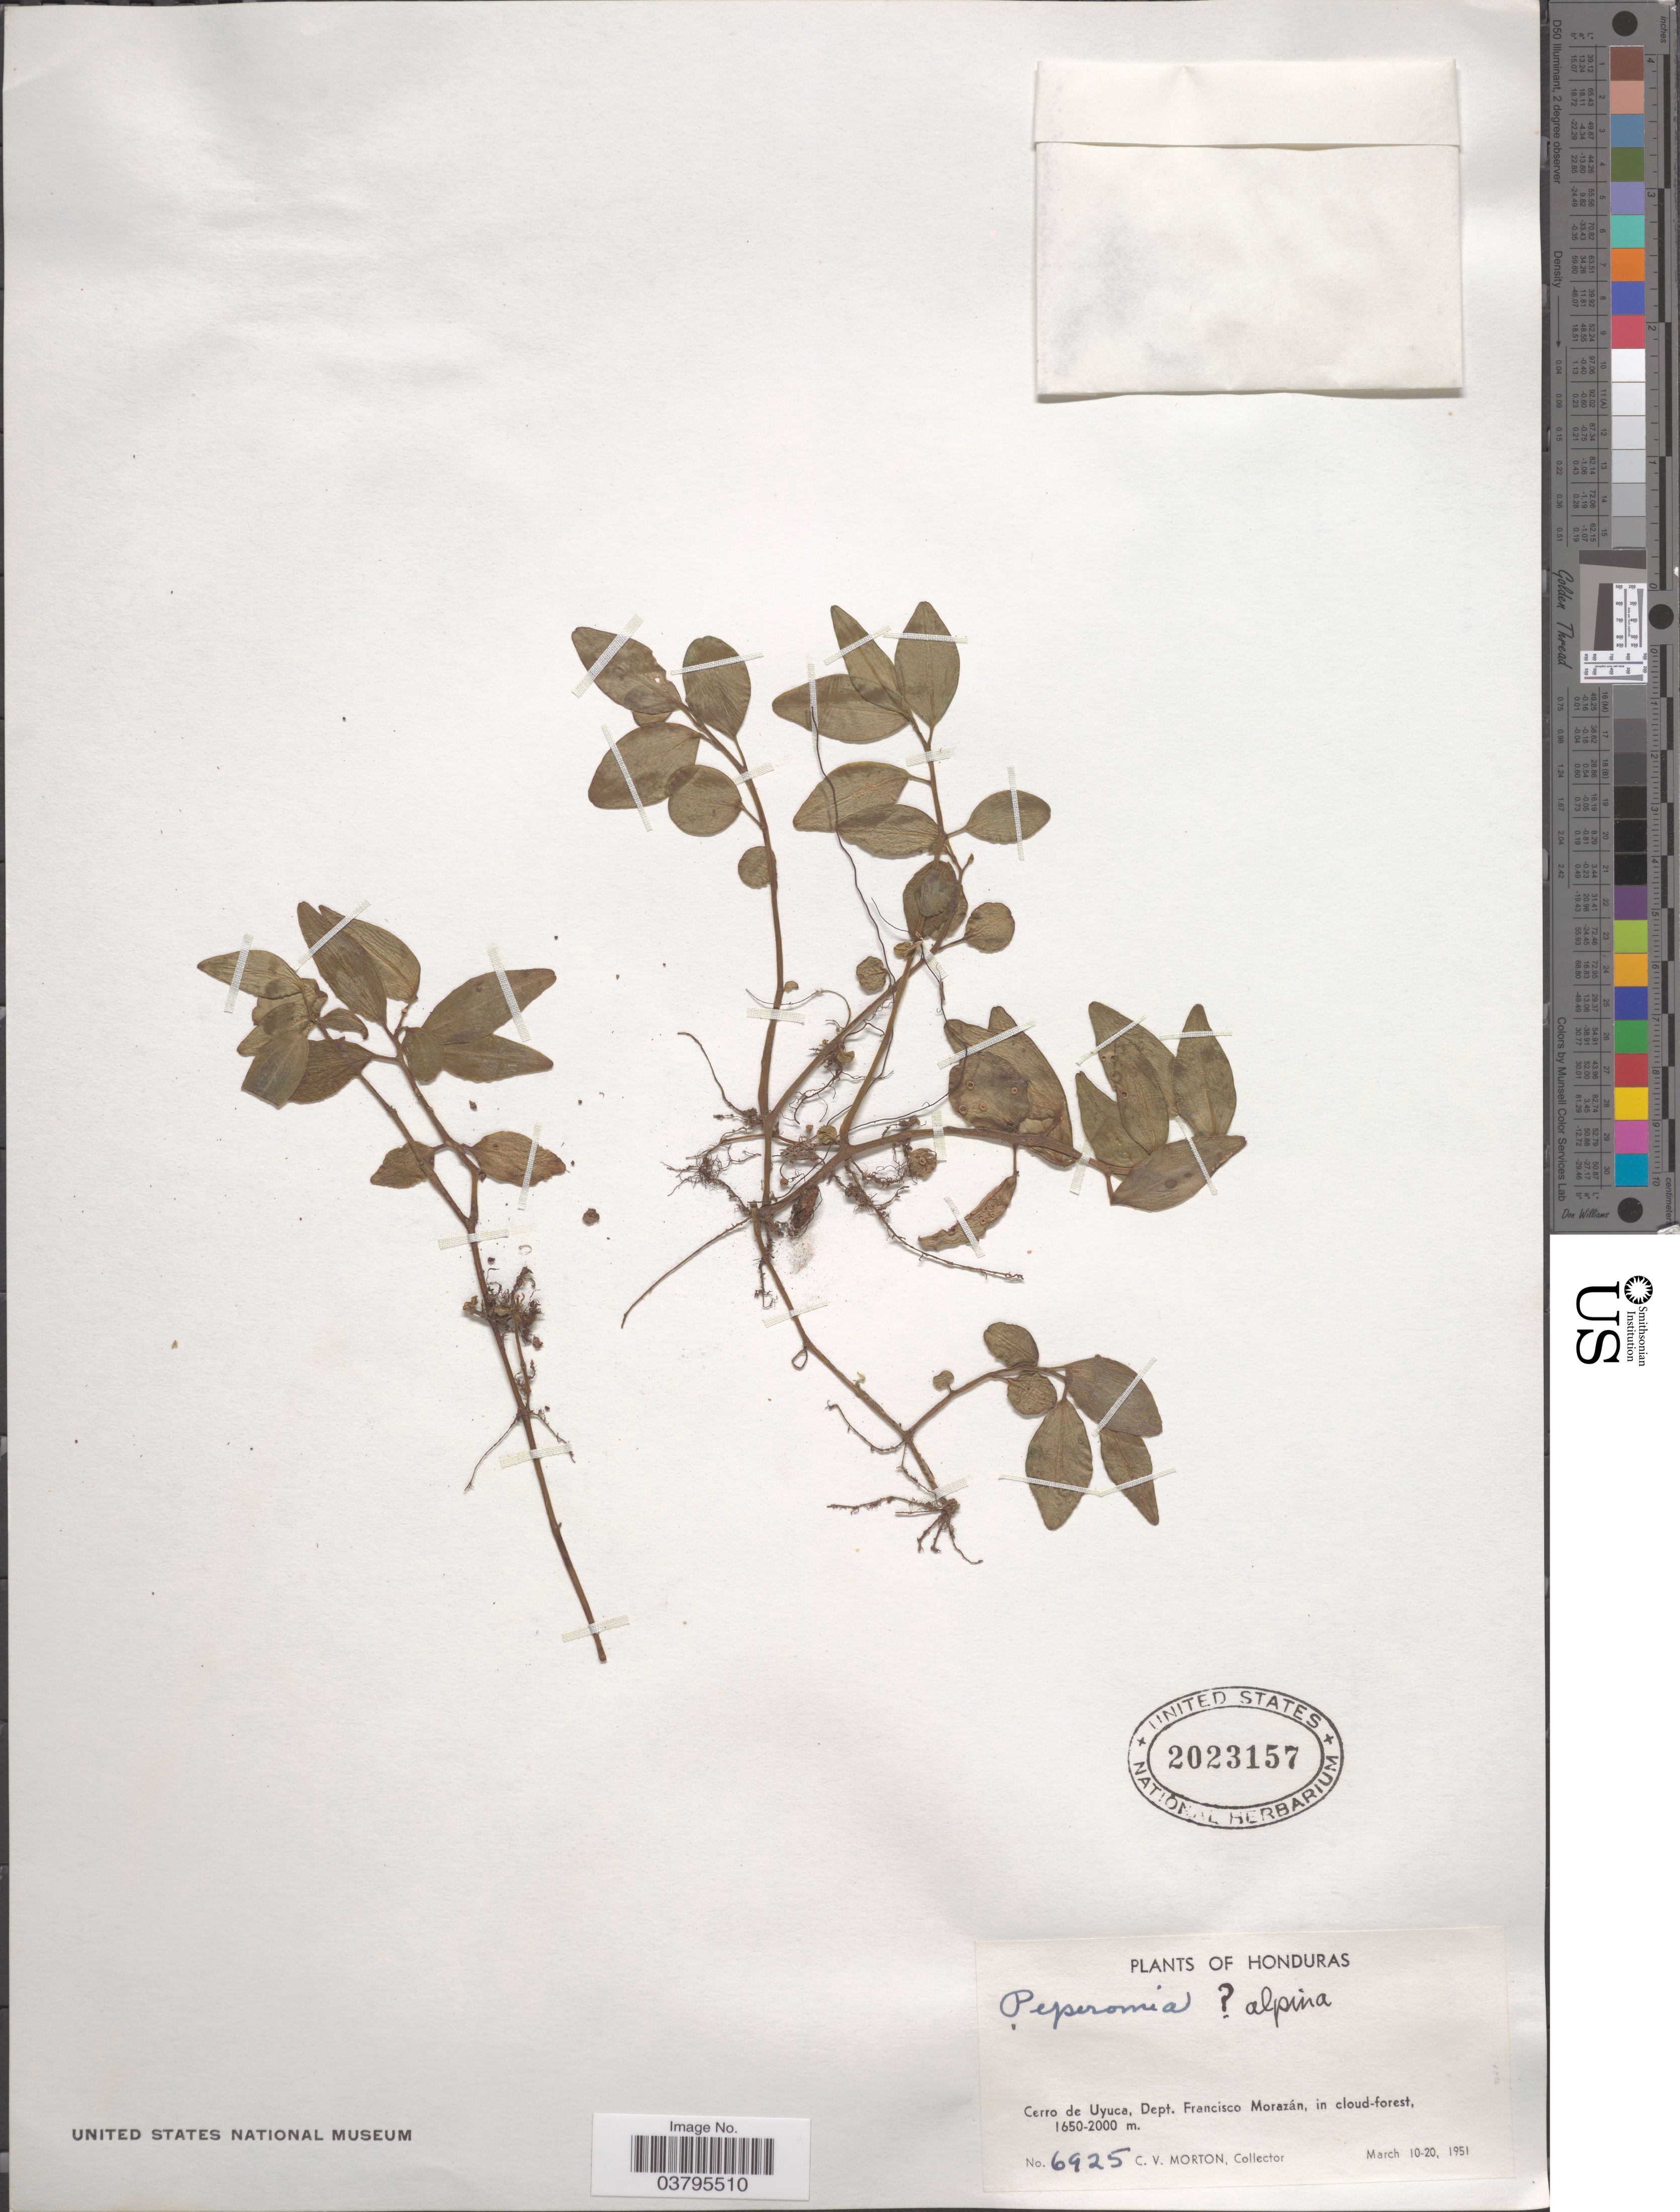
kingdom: Plantae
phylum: Tracheophyta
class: Magnoliopsida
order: Piperales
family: Piperaceae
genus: Peperomia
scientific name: Peperomia heterophylla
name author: Miq.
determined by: Jiménez, José Estaban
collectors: C. V. Morton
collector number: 6925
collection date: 1951-03-10/1951-03-20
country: Honduras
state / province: Fco. Morazán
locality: Cerro de Uyuca, Dept. Francisco Morazán.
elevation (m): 1650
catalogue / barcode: US 2023157